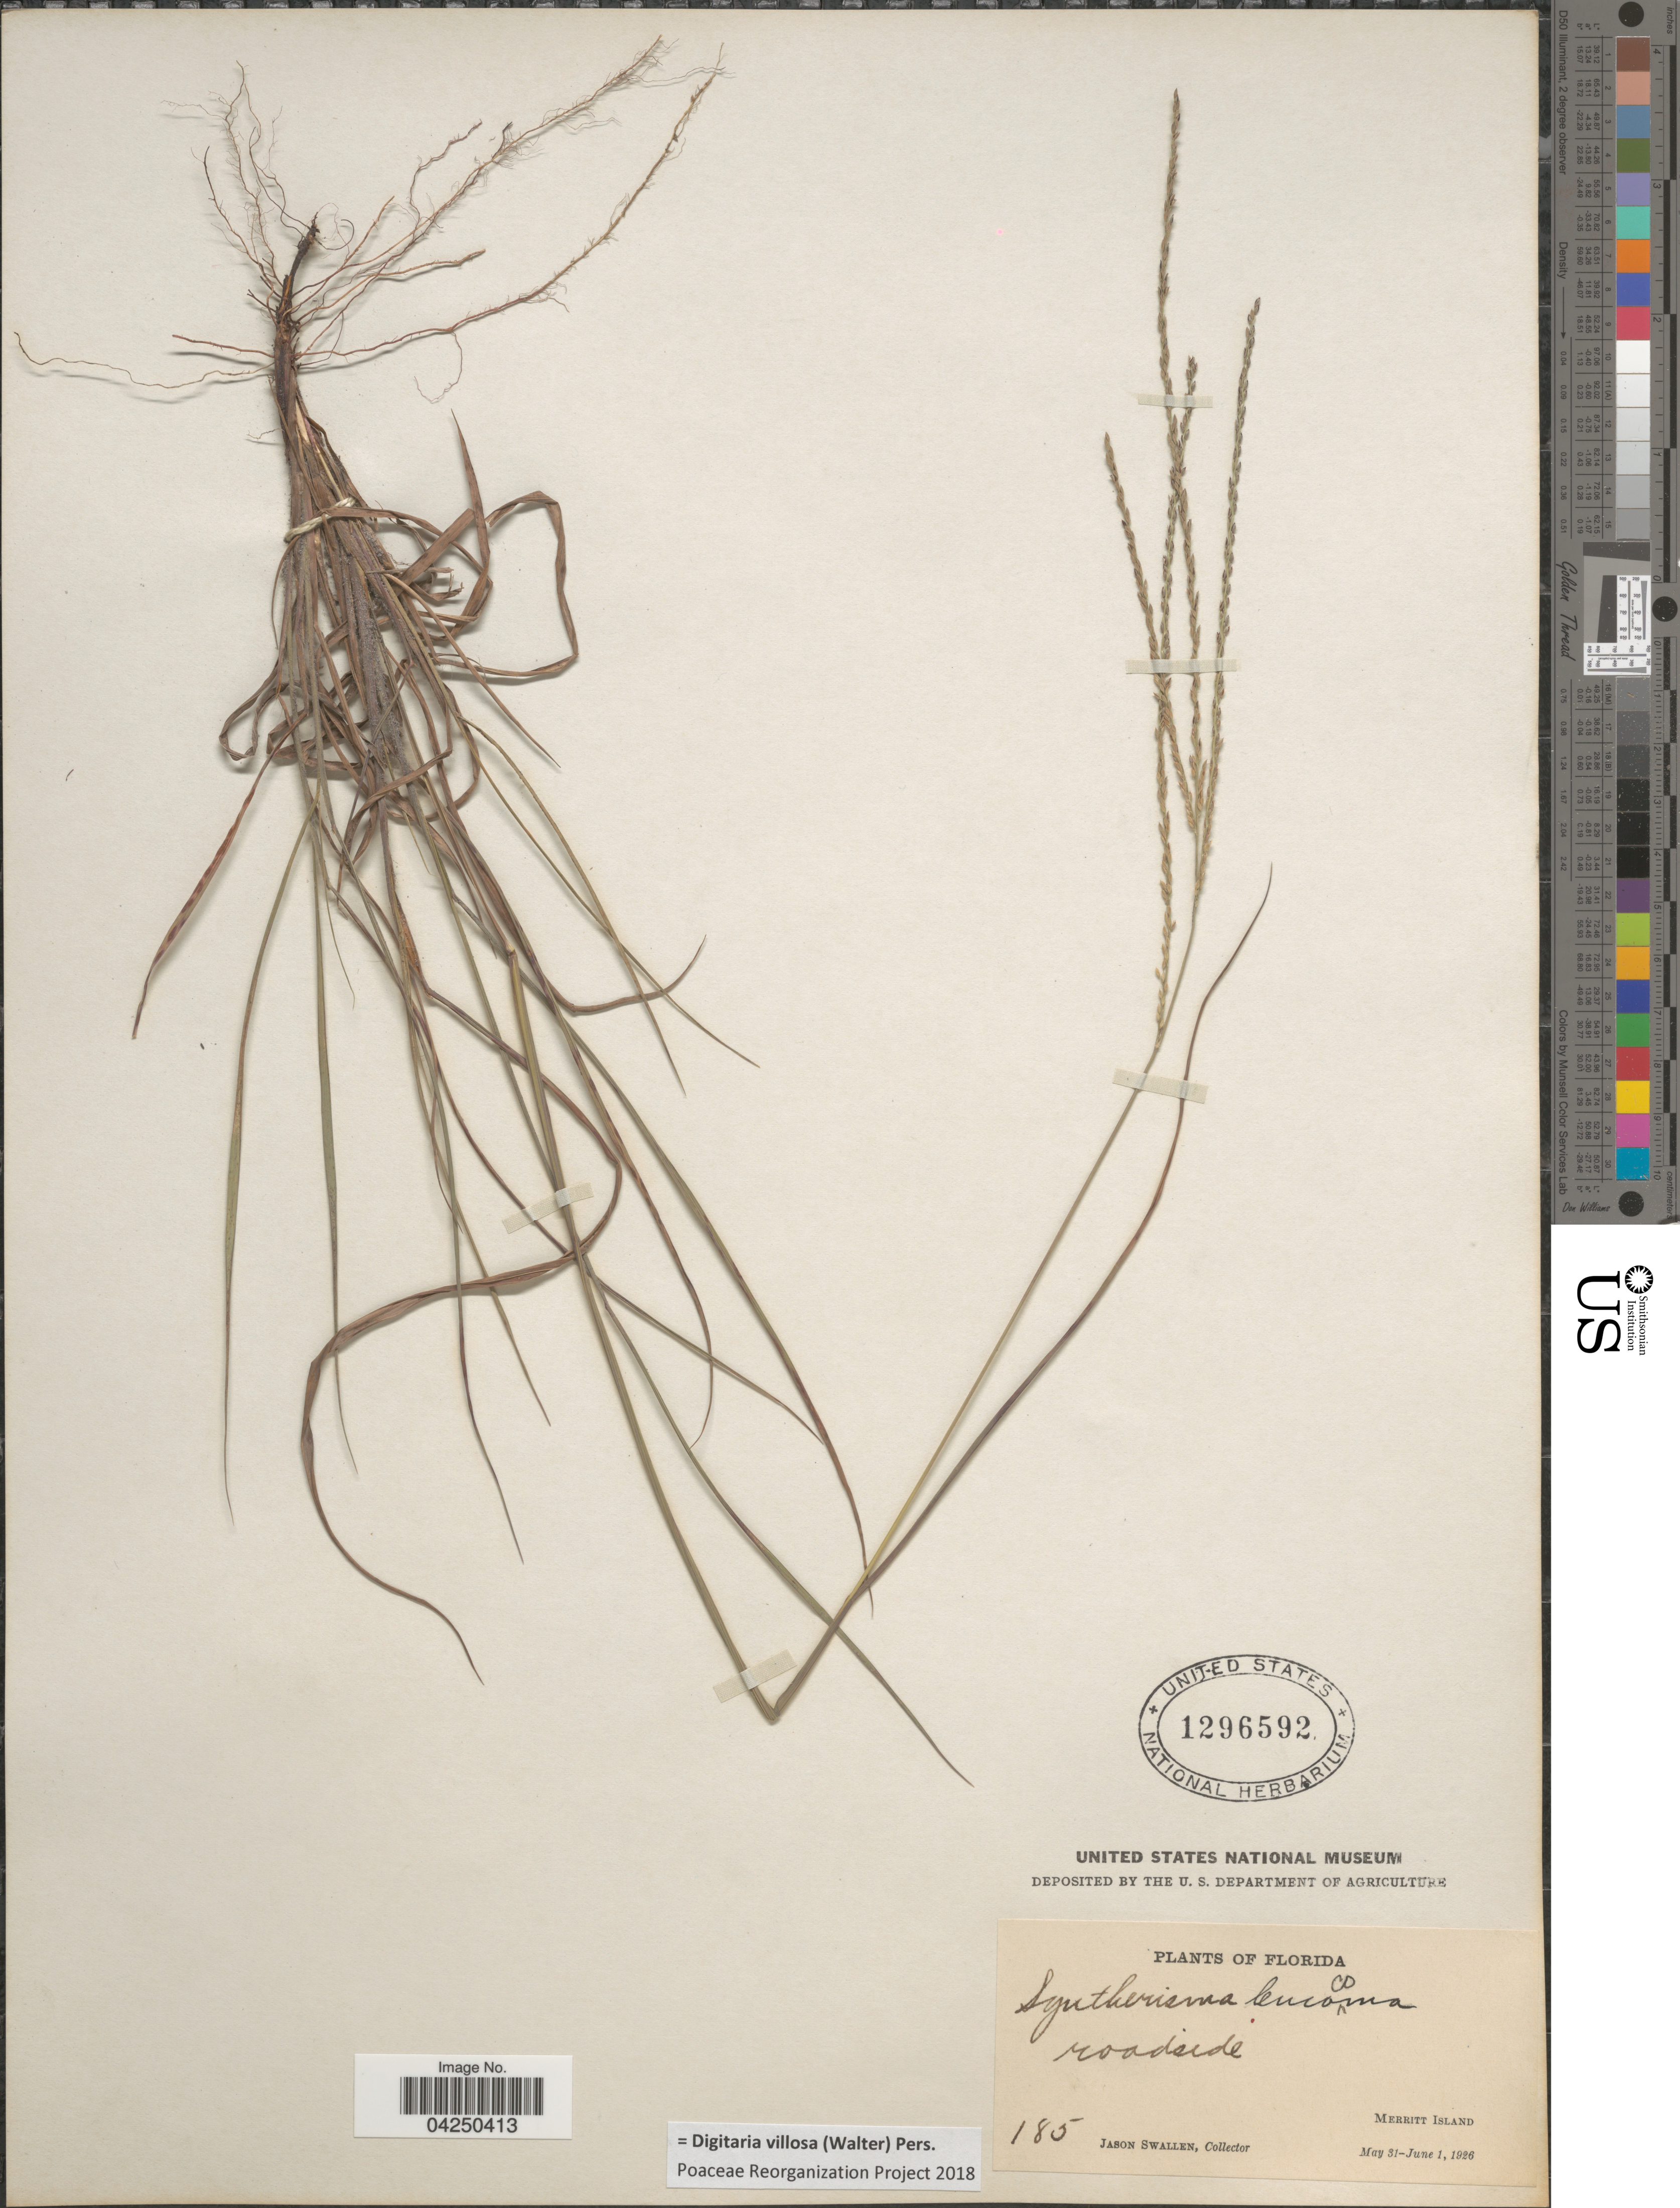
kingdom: Plantae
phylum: Tracheophyta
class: Liliopsida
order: Poales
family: Poaceae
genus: Digitaria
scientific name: Digitaria villosa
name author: (Walter) Pers.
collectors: J. R. Swallen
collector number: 185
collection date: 1926-05-31/1926-06-01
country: United States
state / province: Florida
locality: Roadside, Merritt Island.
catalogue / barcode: US 1296592